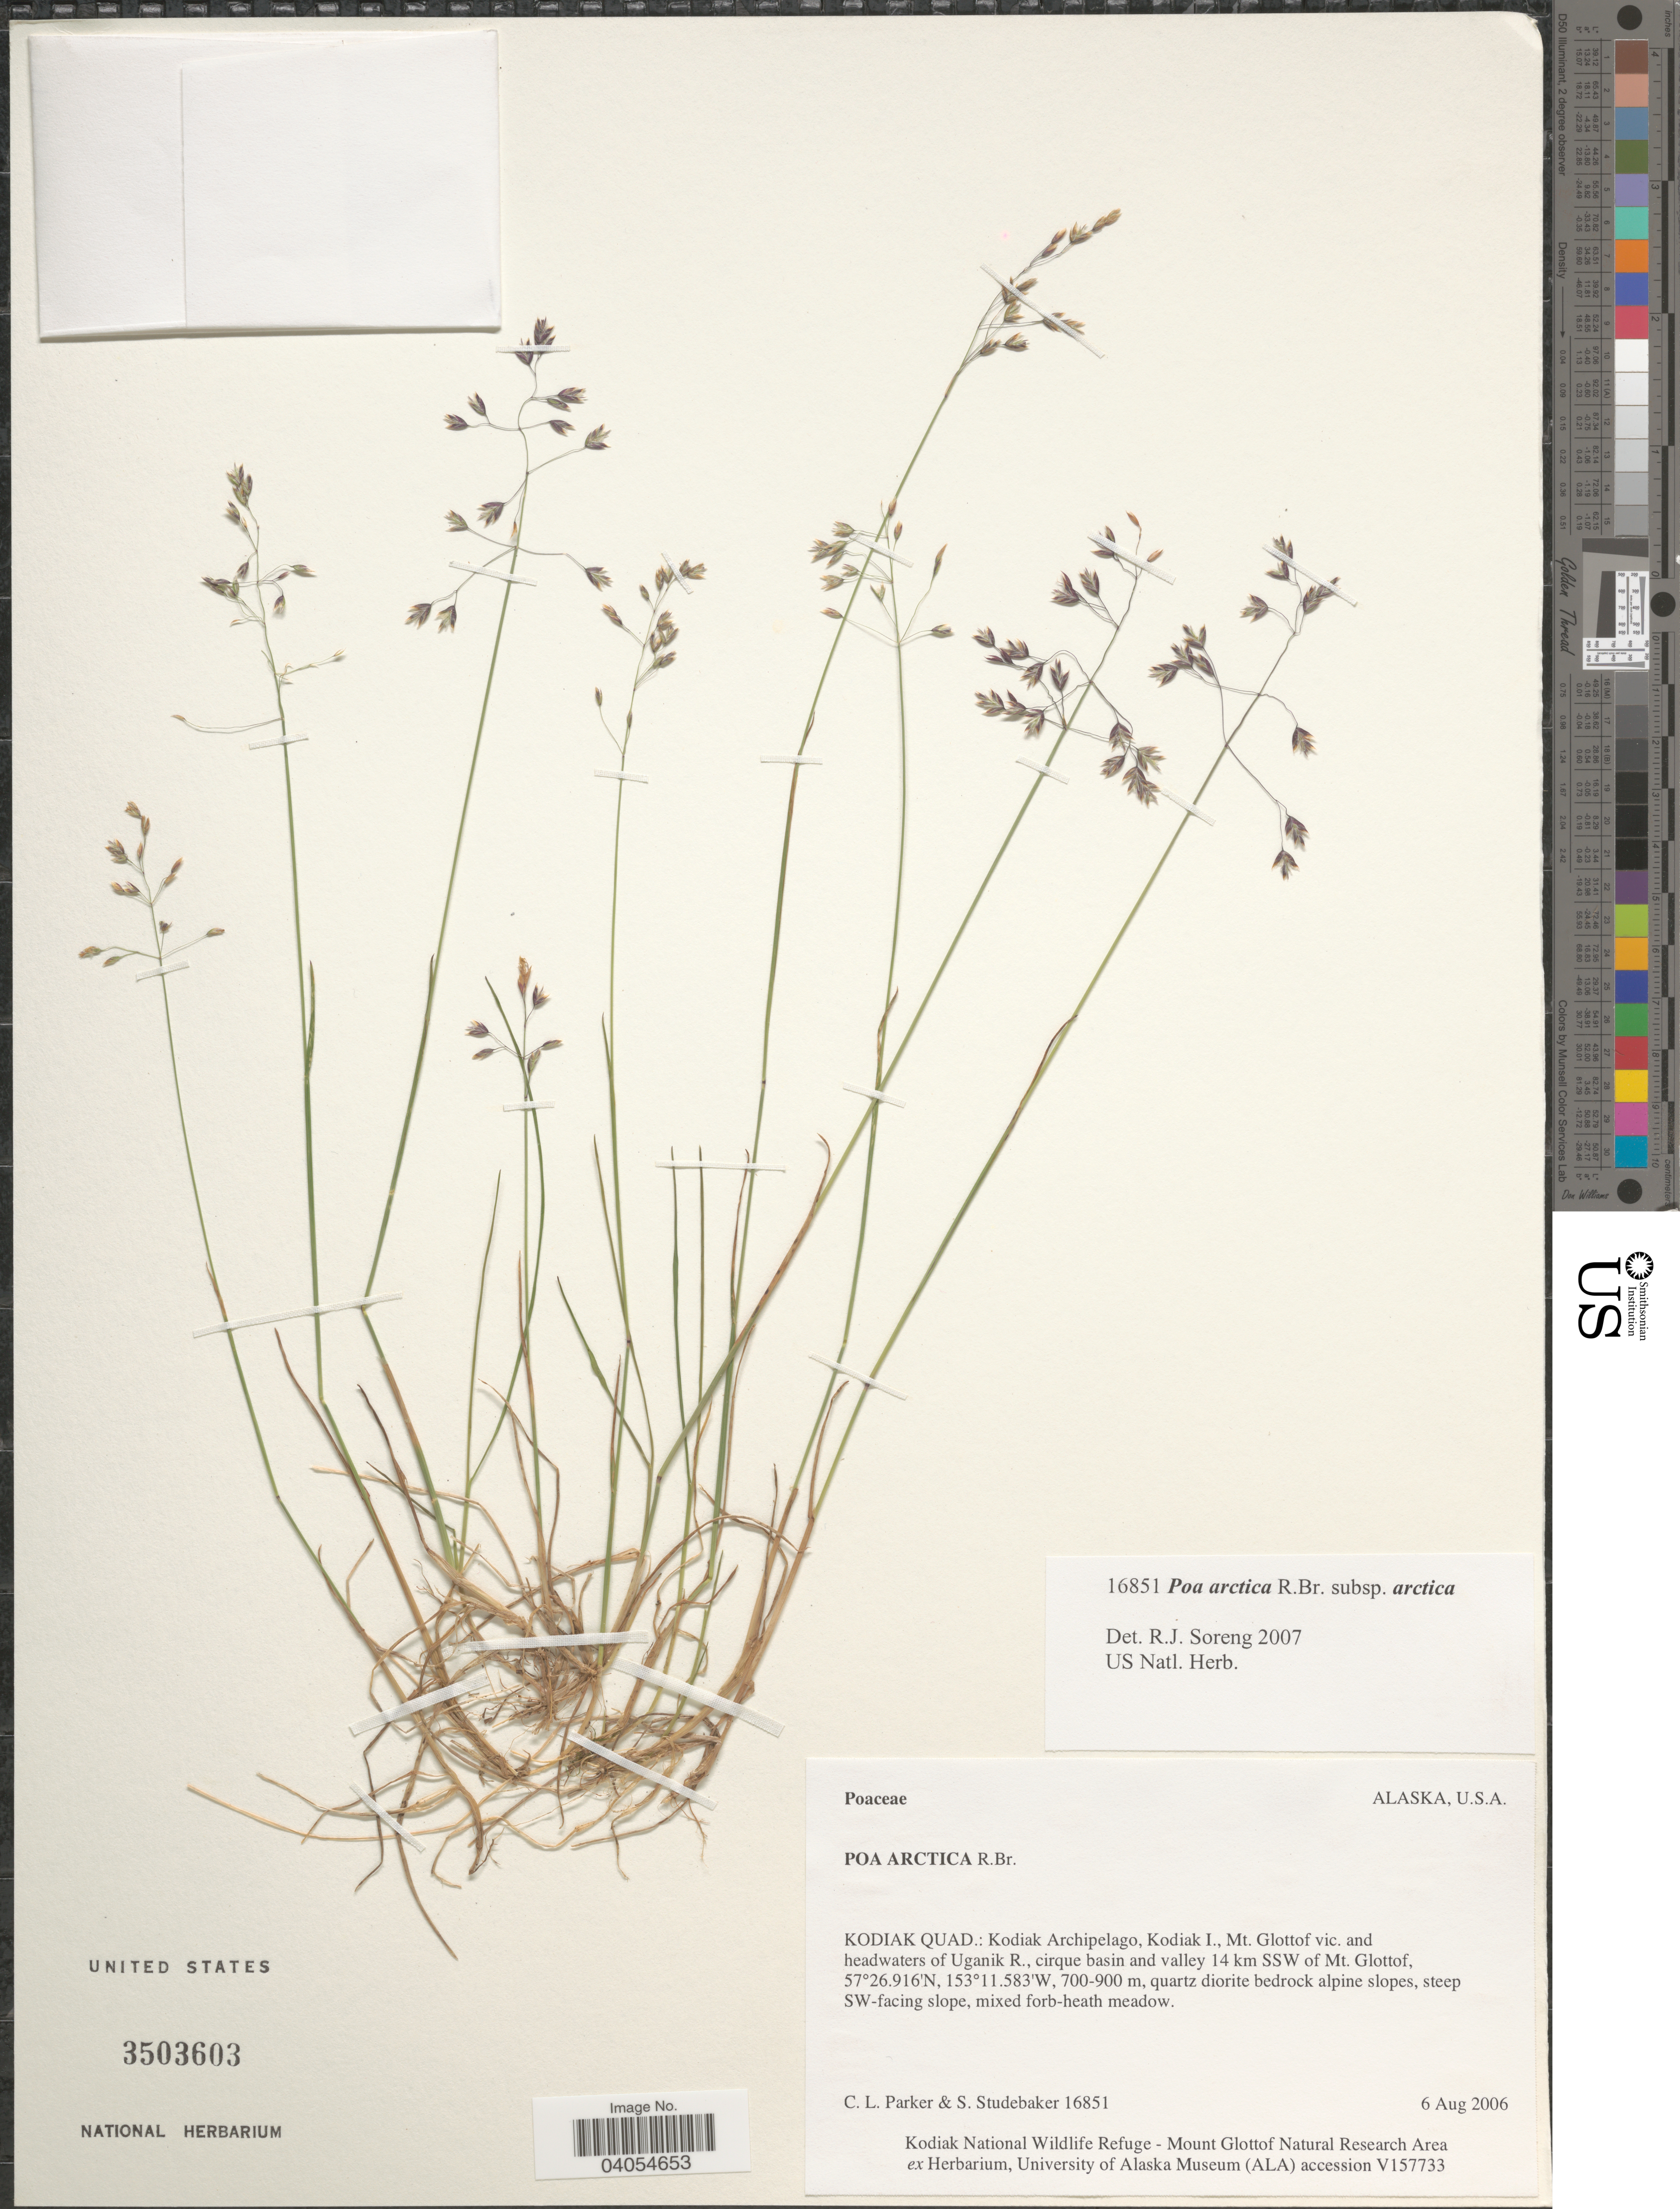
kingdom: Plantae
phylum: Tracheophyta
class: Liliopsida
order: Poales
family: Poaceae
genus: Poa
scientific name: Poa arctica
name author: R. Br.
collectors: C. L. Parker & S. Studebaker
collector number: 16851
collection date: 2006-08-06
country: United States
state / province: Alaska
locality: Kodiak Quad.: Kodiak Archipelago, Kodiak I., Mt. Glottof vic. and headwaters of Uganik R., cirque basin and valley 14 km SSW of Mt. Glottof.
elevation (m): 700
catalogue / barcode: US 3503603